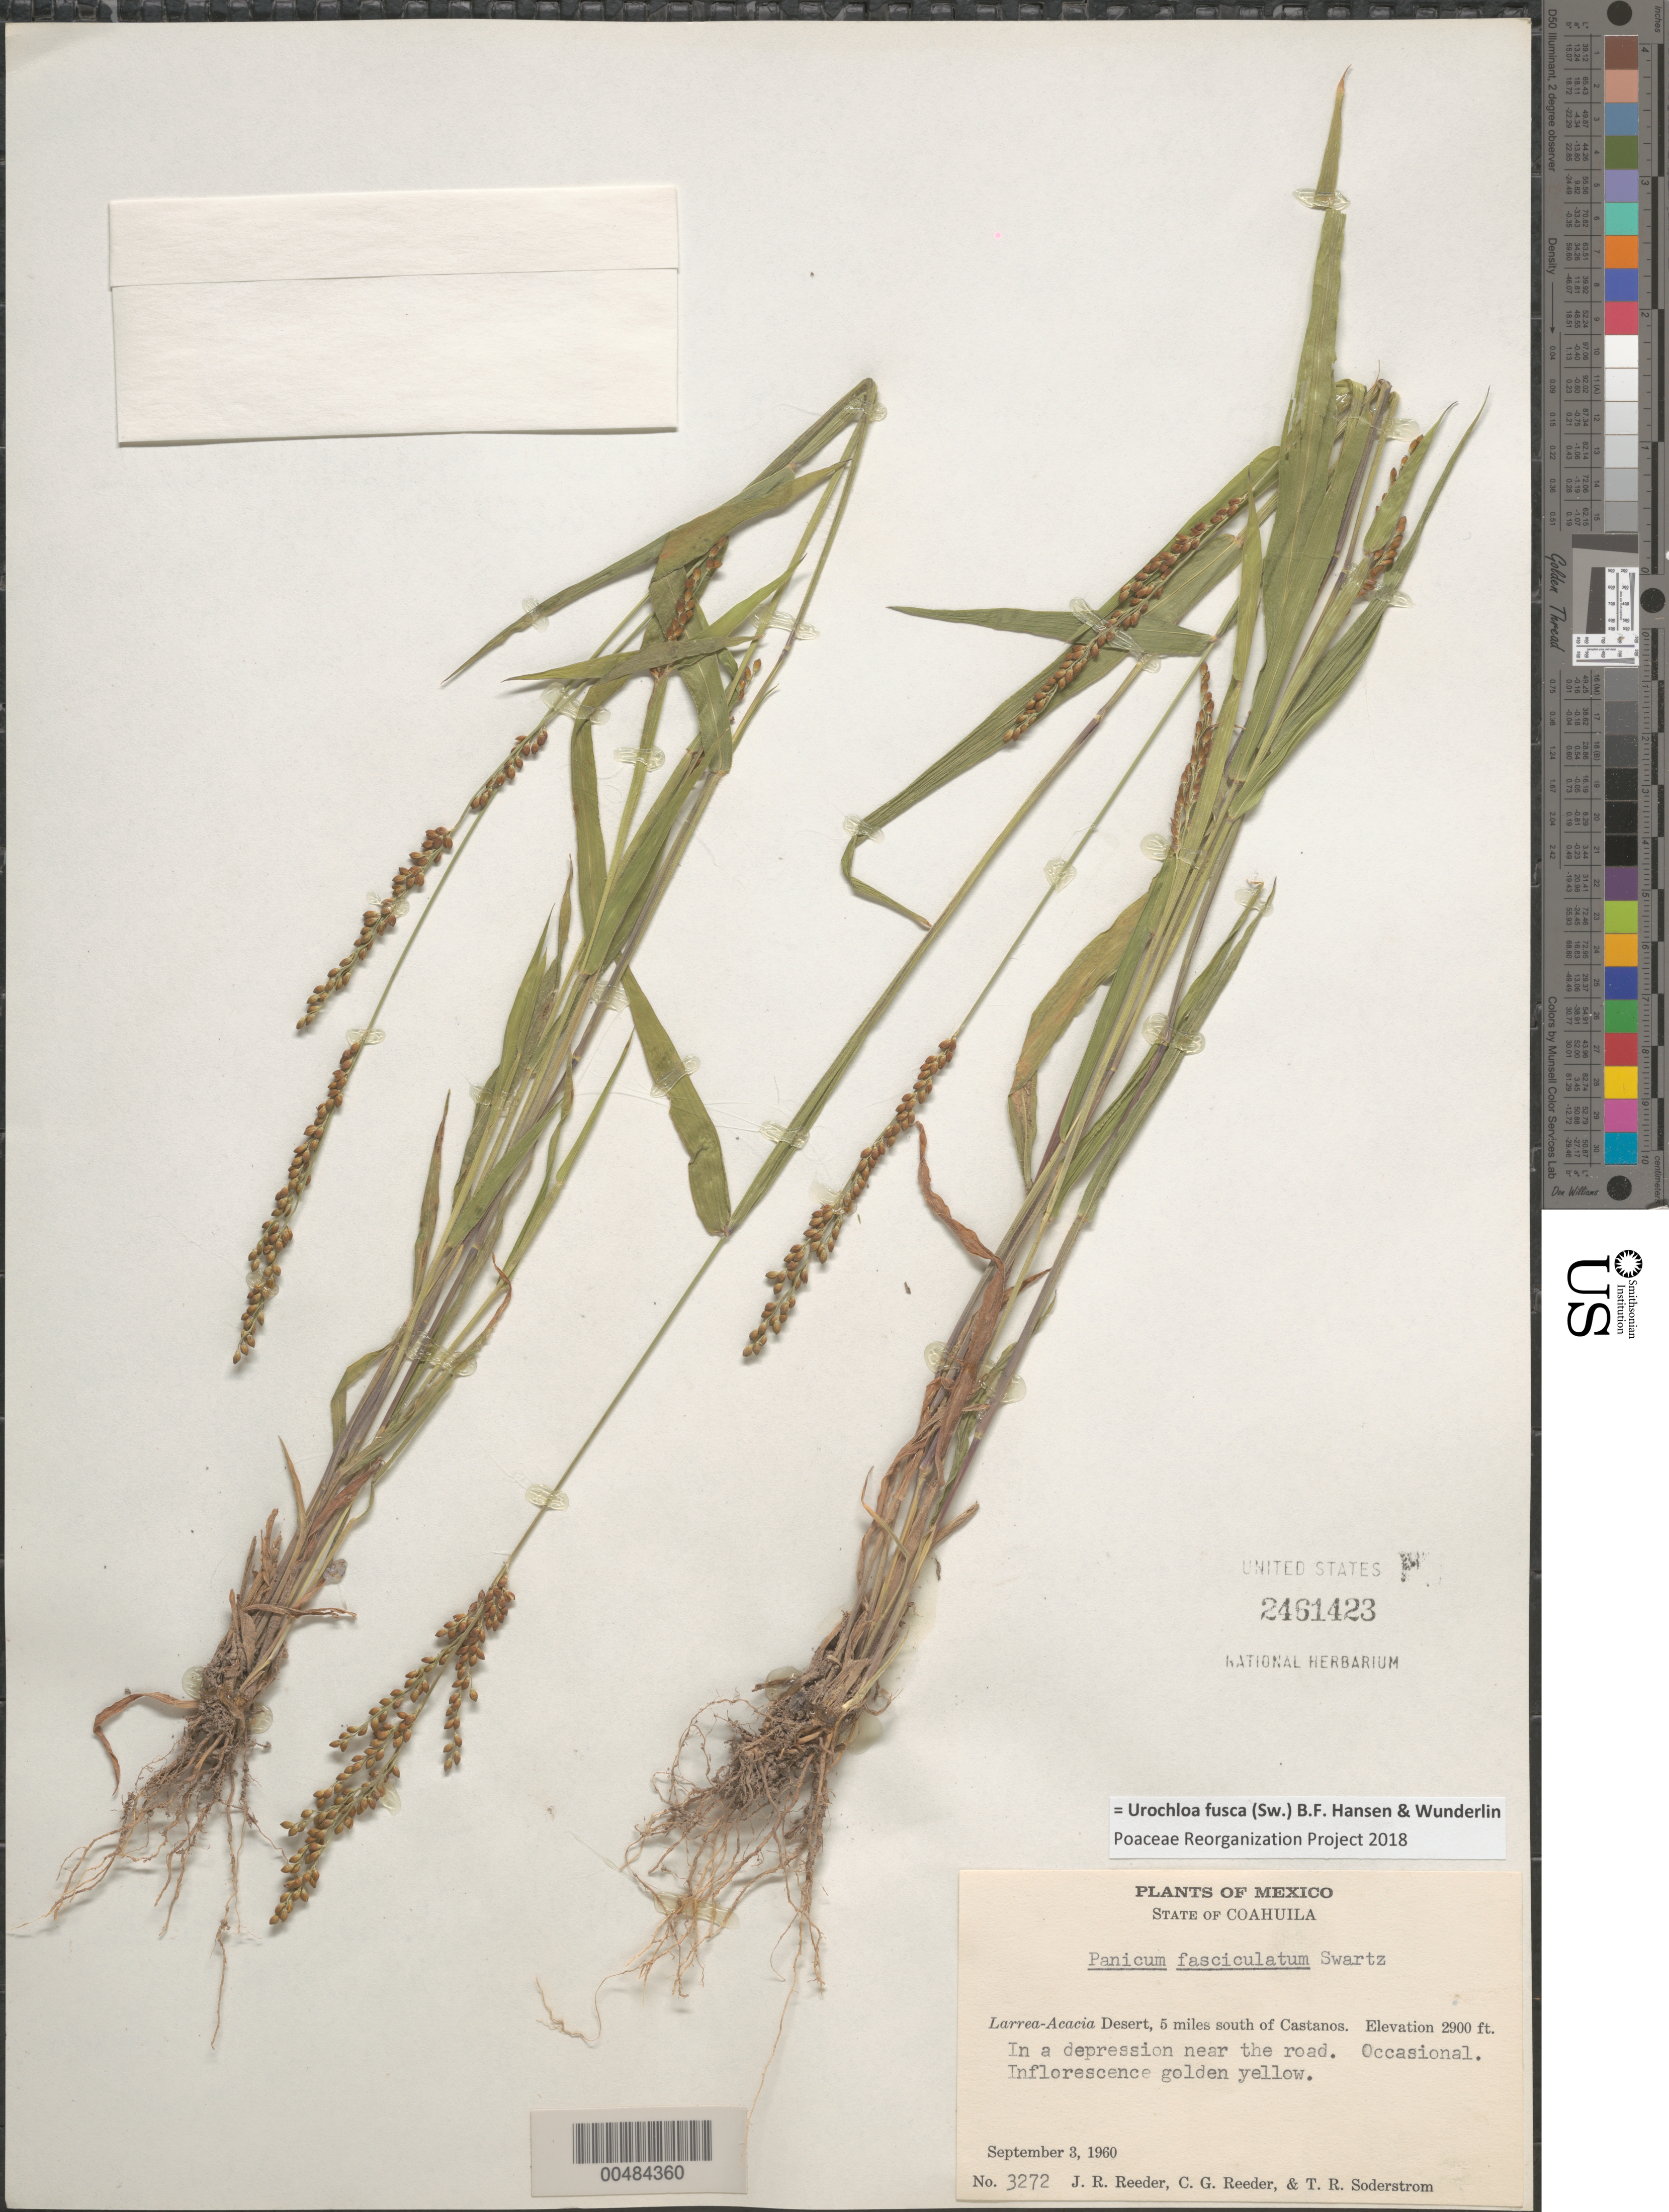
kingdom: Plantae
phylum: Tracheophyta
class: Liliopsida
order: Poales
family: Poaceae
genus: Brachiaria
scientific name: Brachiaria fasciculata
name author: (Sw.) Parodi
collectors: J. R. Reeder, T. R. Soderstrom & C. G. Reeder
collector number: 3272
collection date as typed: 3 Sep 1960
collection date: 1960-09-03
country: Mexico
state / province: Coahuila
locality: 5 mi S of Castanos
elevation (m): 884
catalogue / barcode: US 2461423